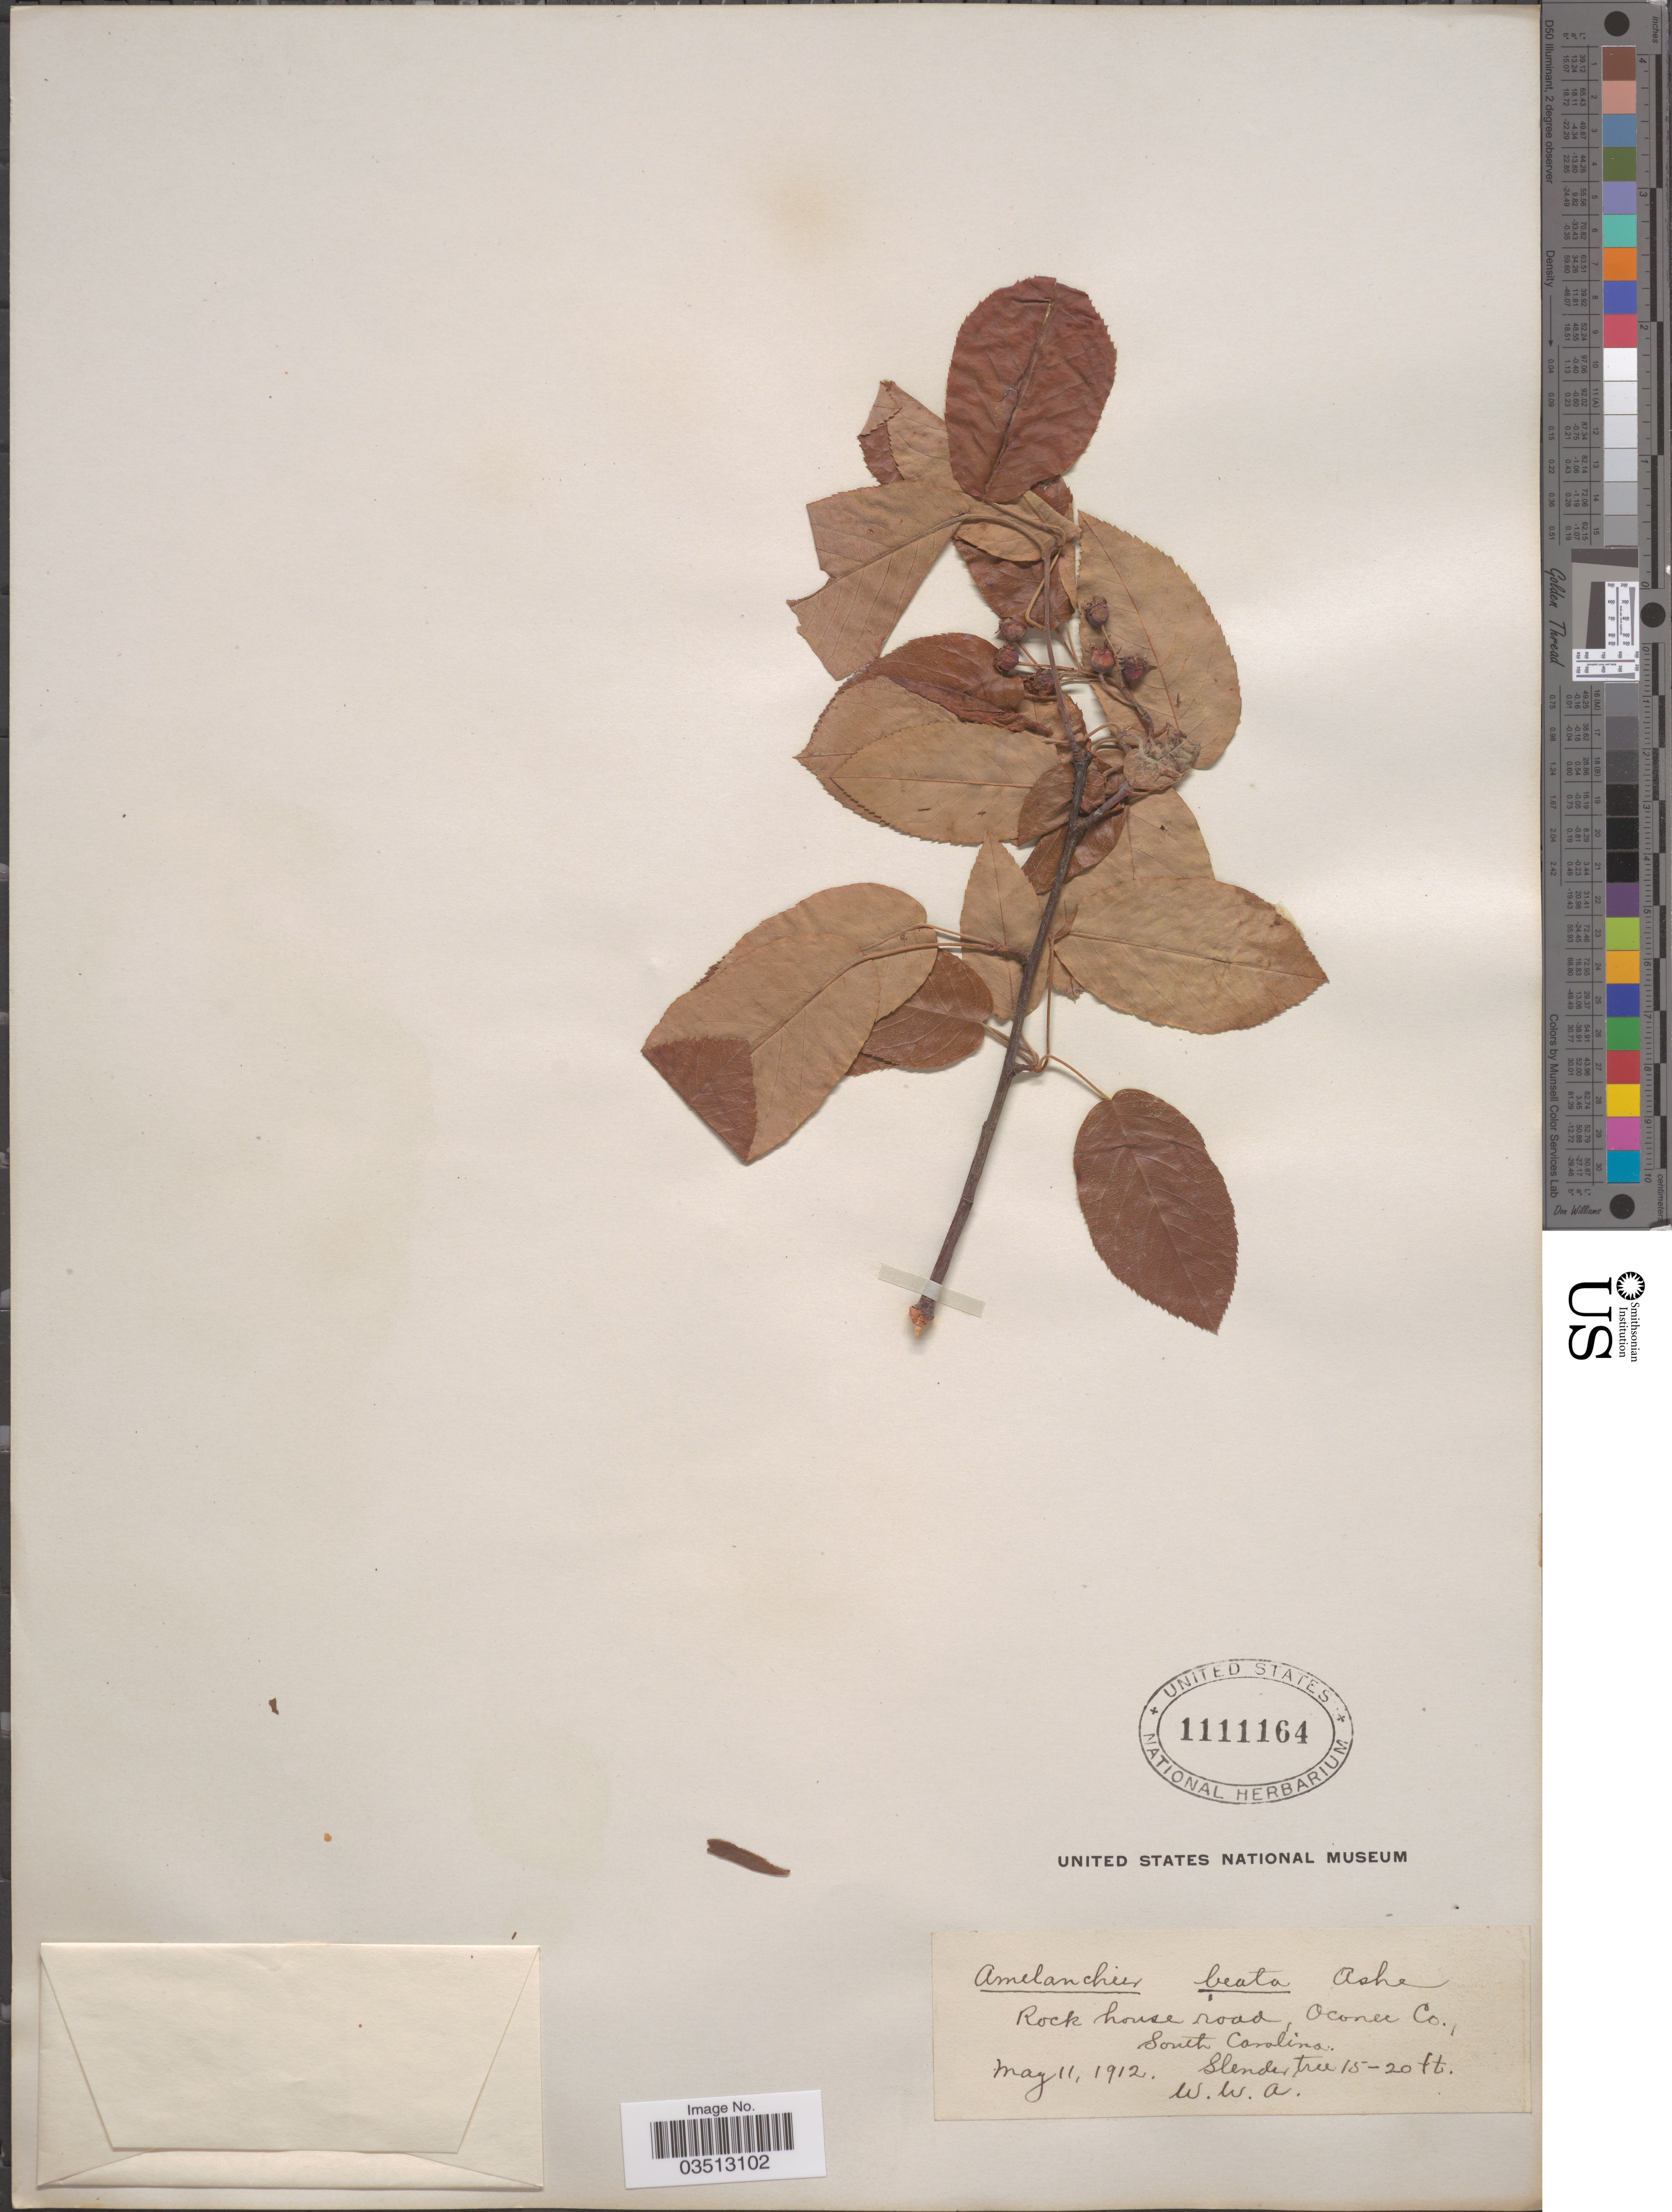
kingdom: Plantae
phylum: Tracheophyta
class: Magnoliopsida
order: Rosales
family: Rosaceae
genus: Amelanchier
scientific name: Amelanchier sp.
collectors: W. W. A.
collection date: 1912-05-11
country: United States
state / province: South Carolina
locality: Rock house road, Oconee Co.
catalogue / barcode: US 1111164